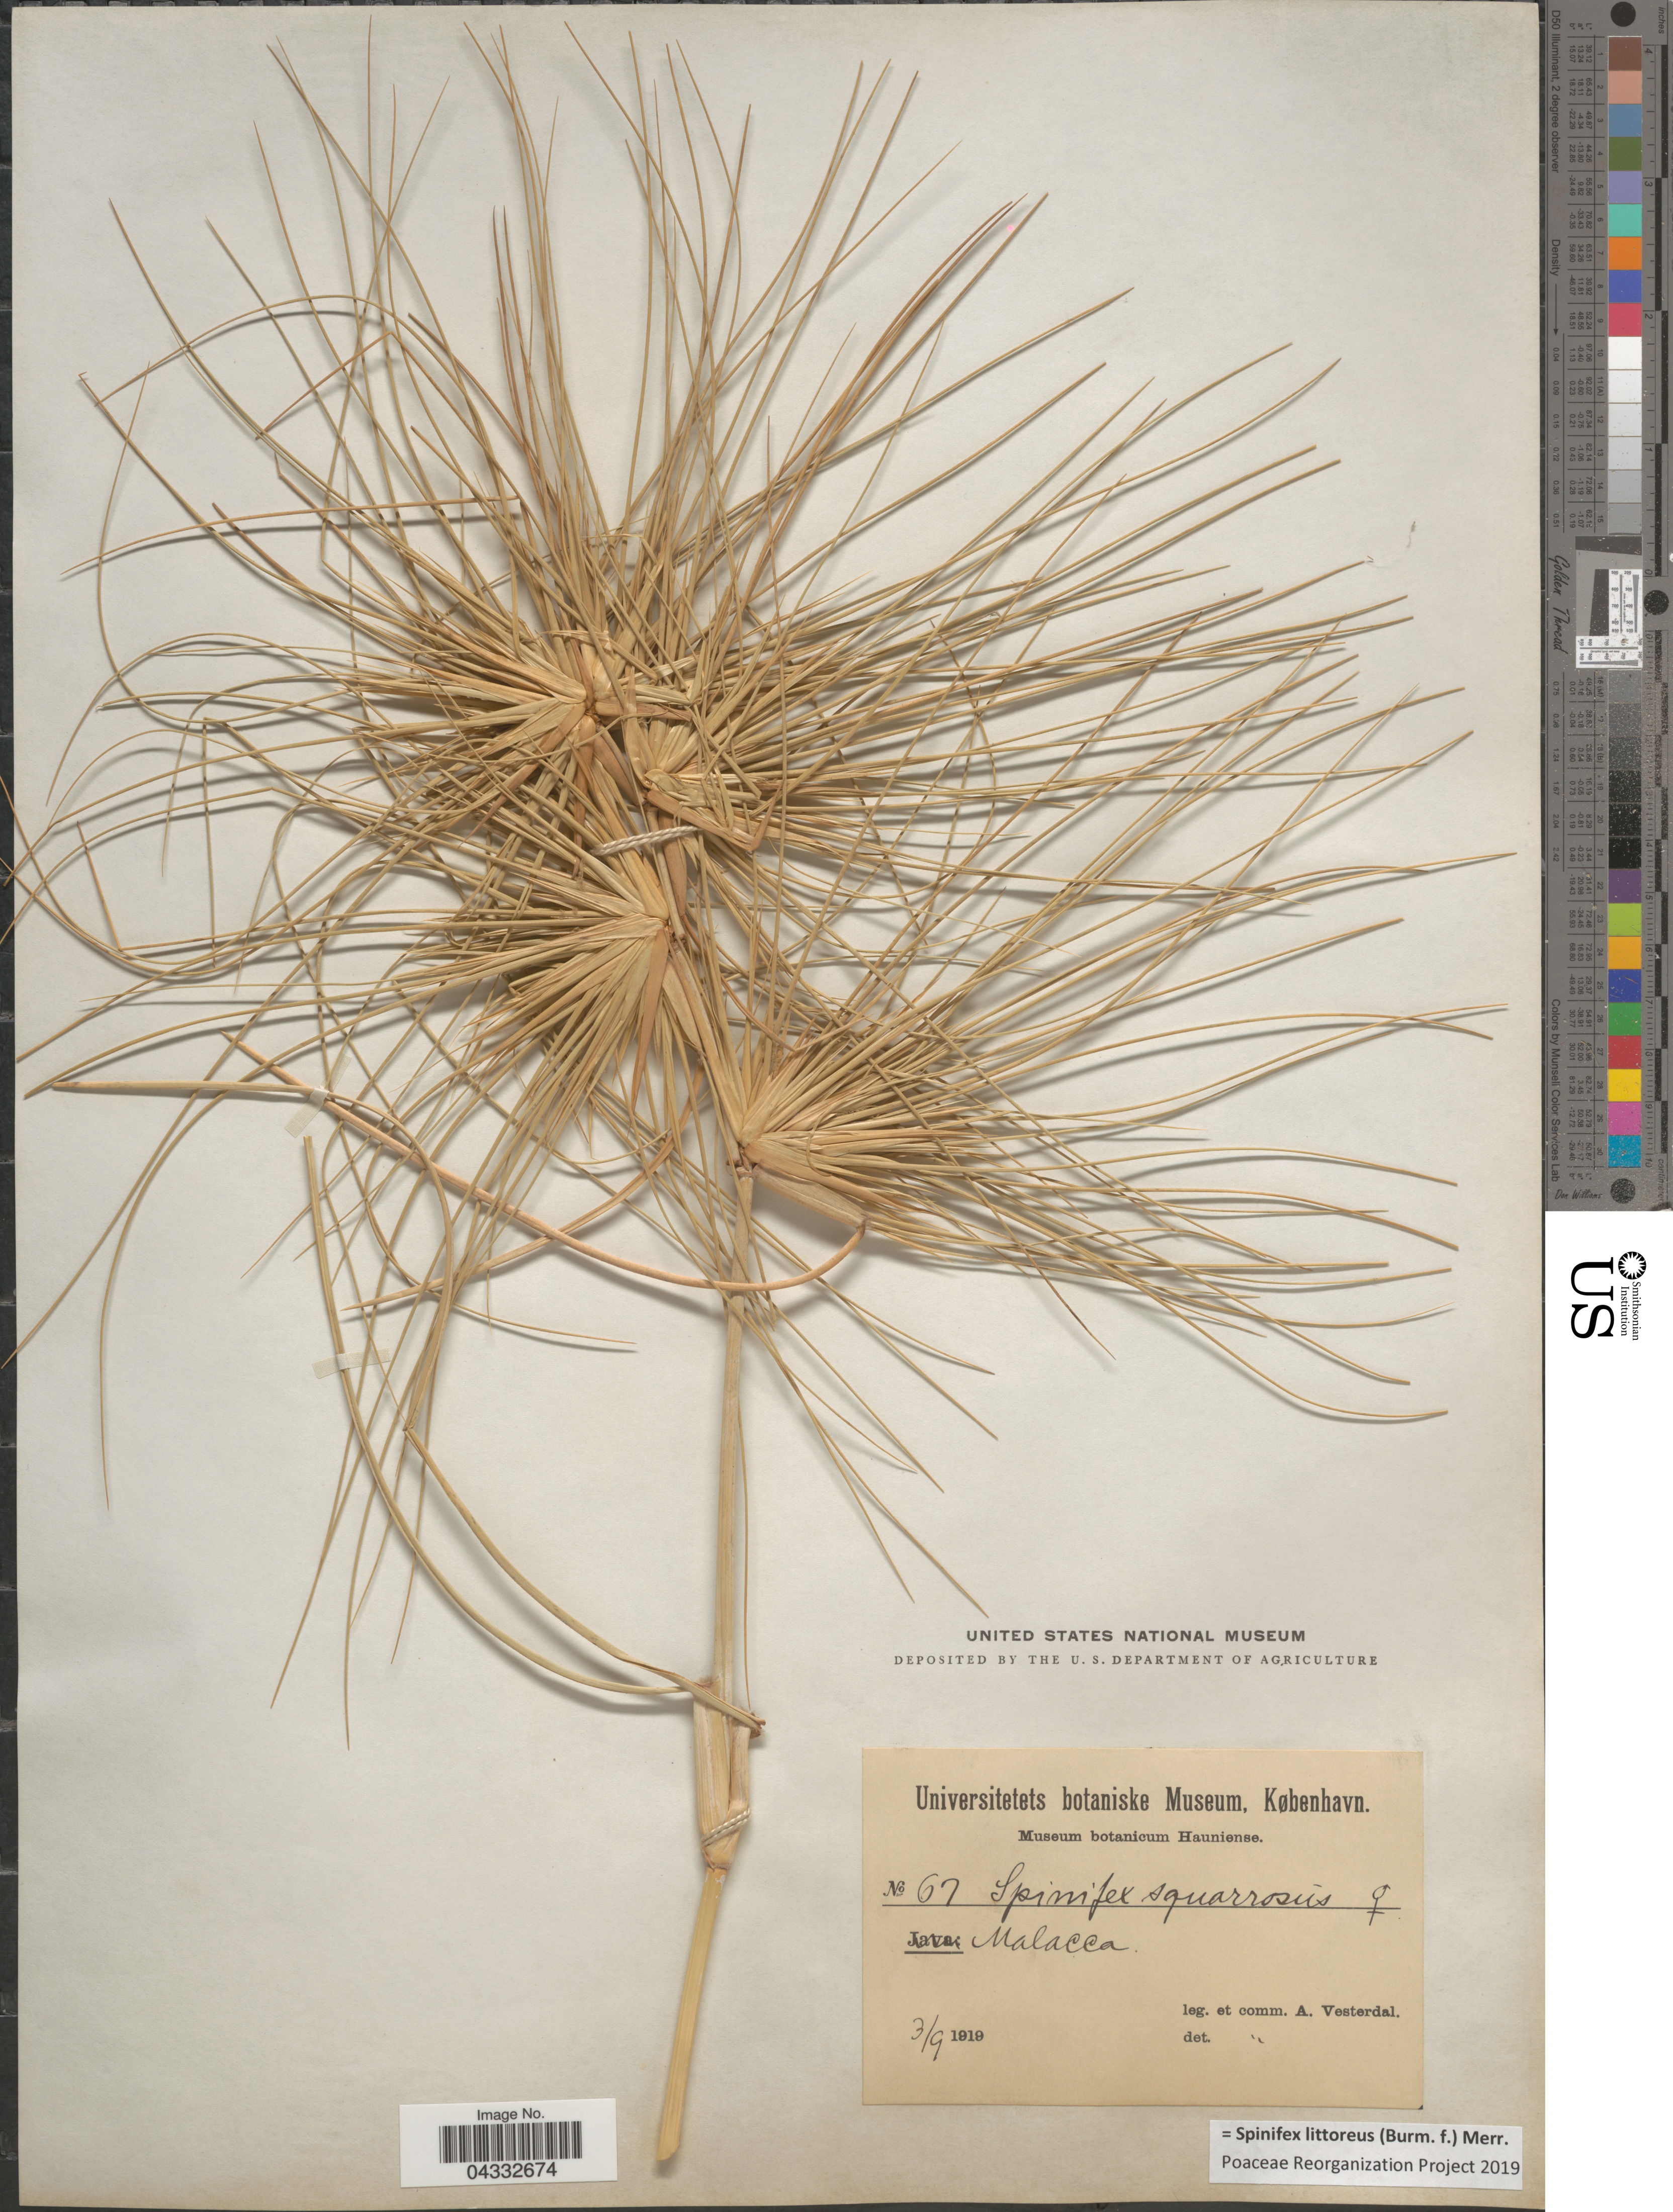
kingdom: Plantae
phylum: Tracheophyta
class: Liliopsida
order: Poales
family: Poaceae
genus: Spinifex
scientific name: Spinifex littoreus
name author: (Burm. f.) Merr.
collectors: A. Vesterdal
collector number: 67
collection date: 1919-09-03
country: Malaysia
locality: Malacca.